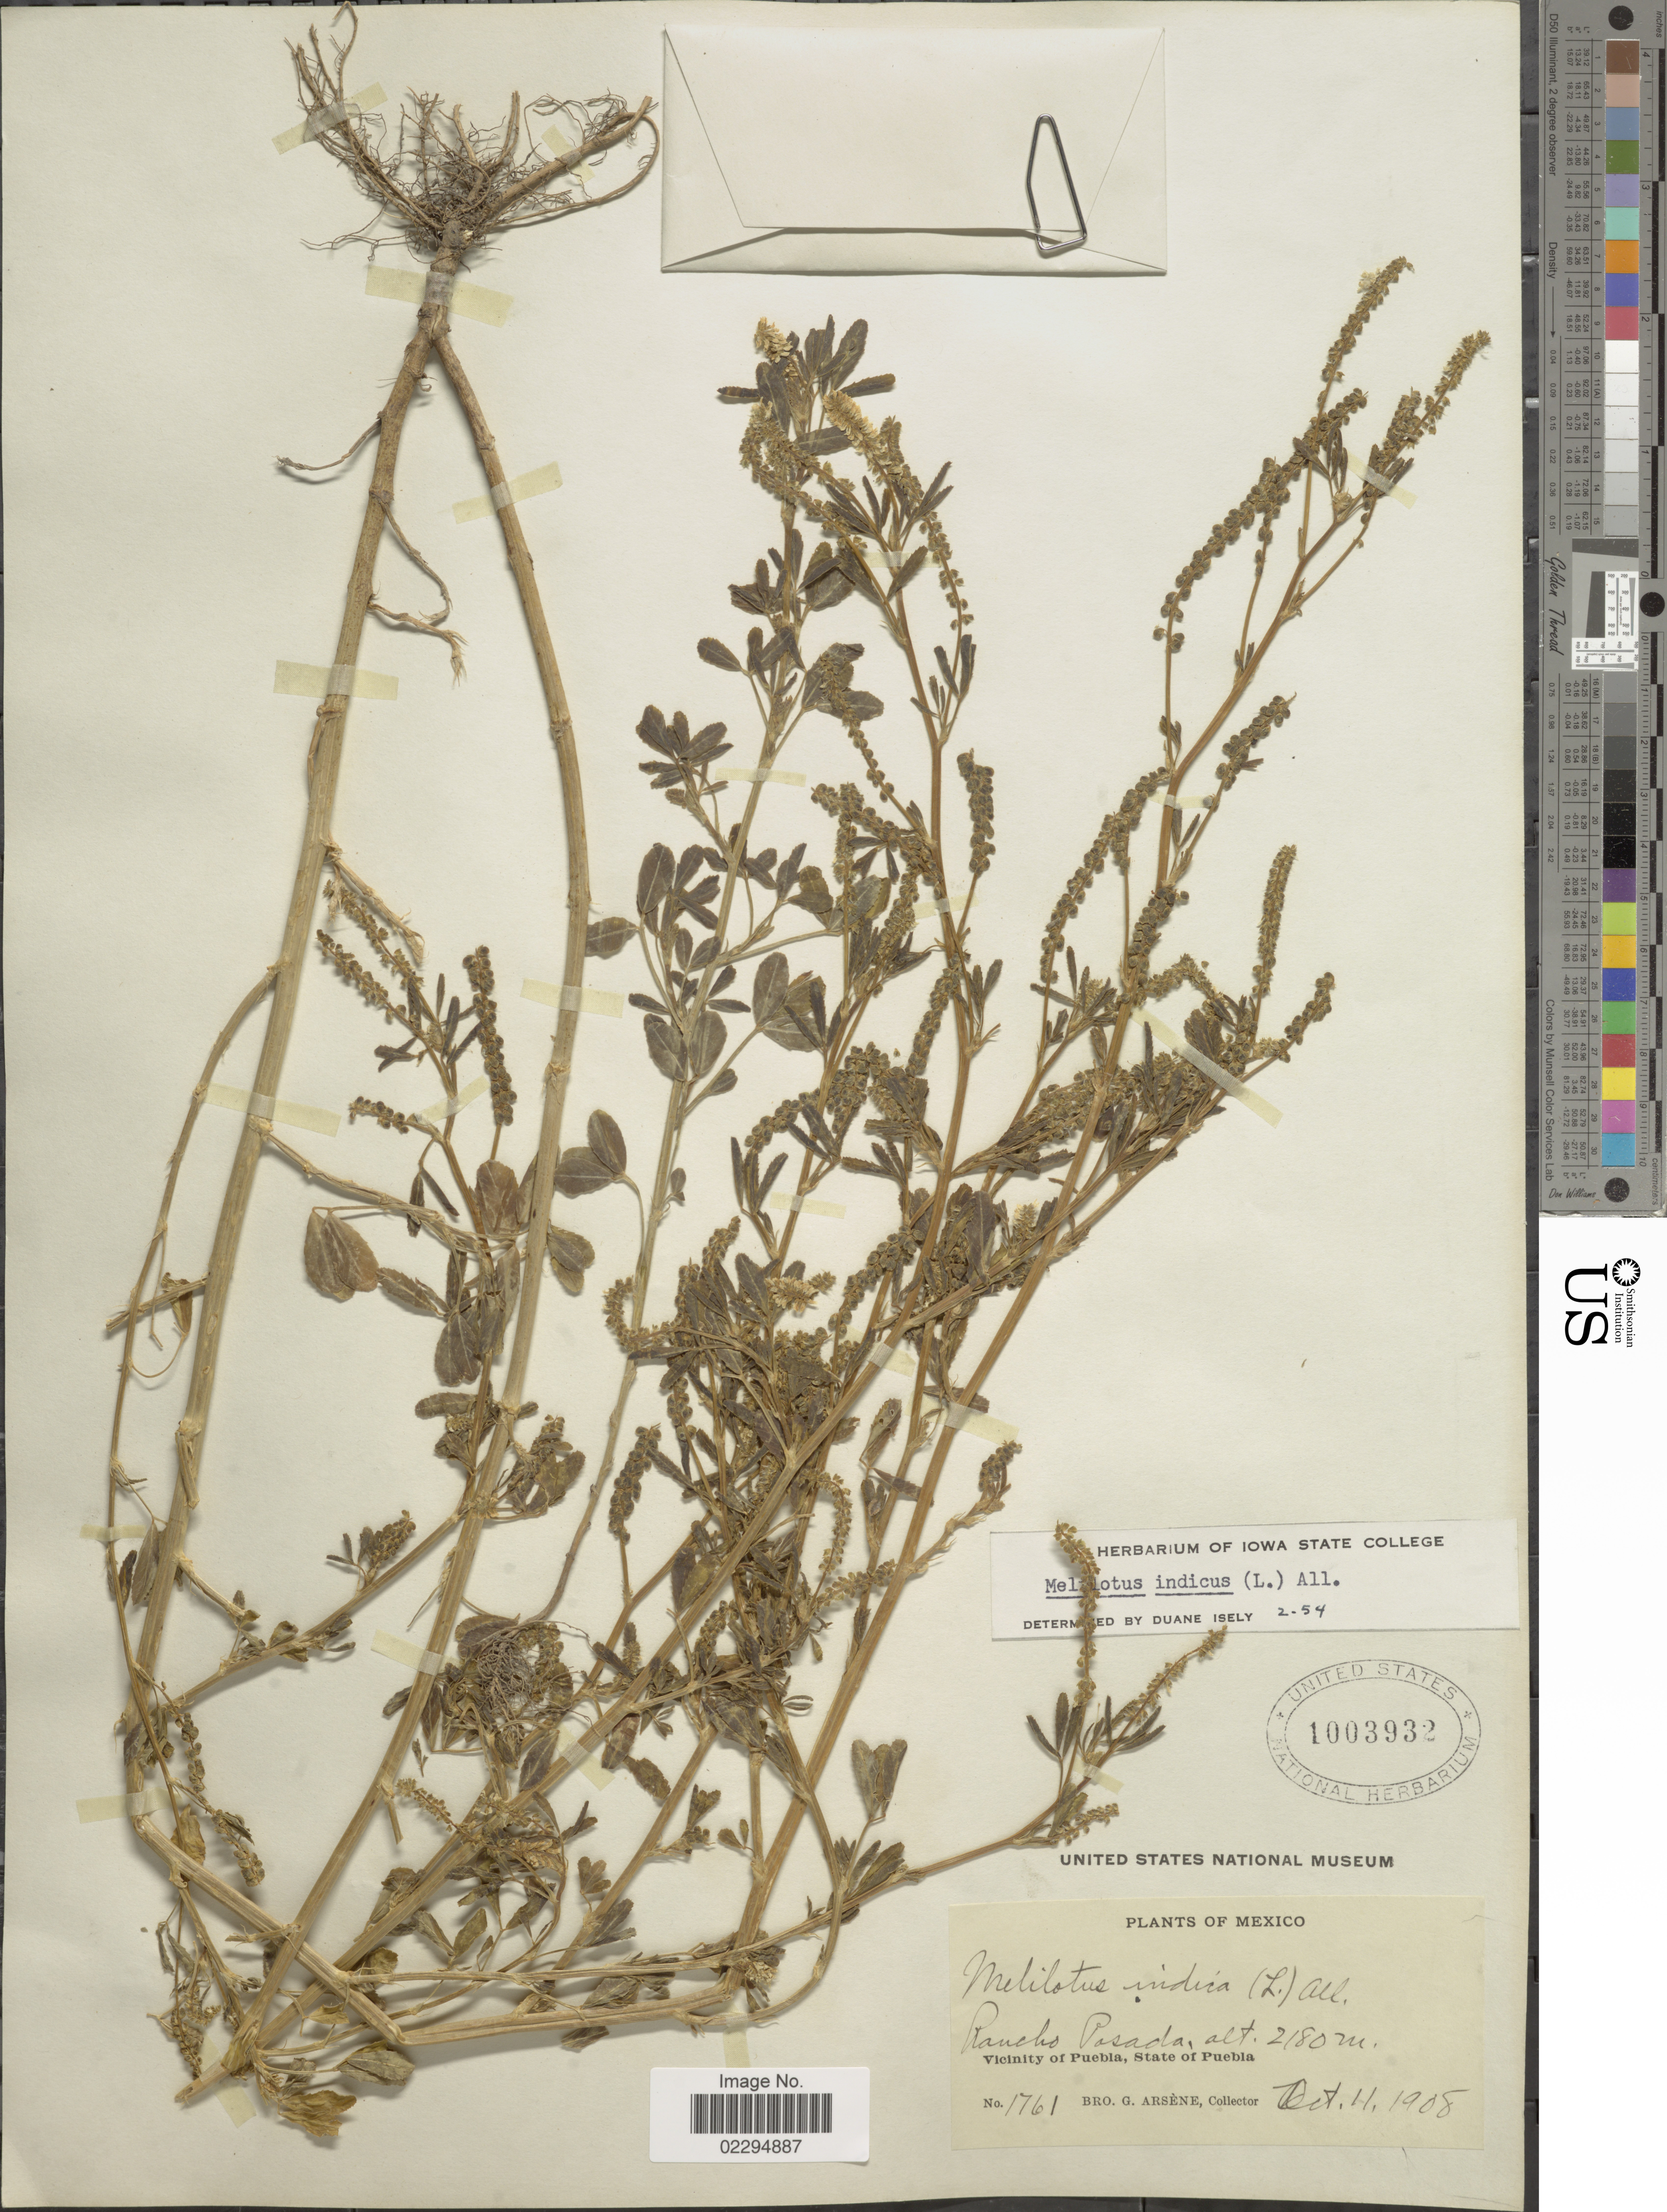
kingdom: Plantae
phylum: Tracheophyta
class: Magnoliopsida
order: Fabales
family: Fabaceae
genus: Melilotus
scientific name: Melilotus indicus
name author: (L.) All.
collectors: Bro. G. Arsène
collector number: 1761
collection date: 1908-10-11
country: Mexico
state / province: Puebla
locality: Rancho Posada, Vicinity of Puebla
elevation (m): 2180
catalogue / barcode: US 1003932